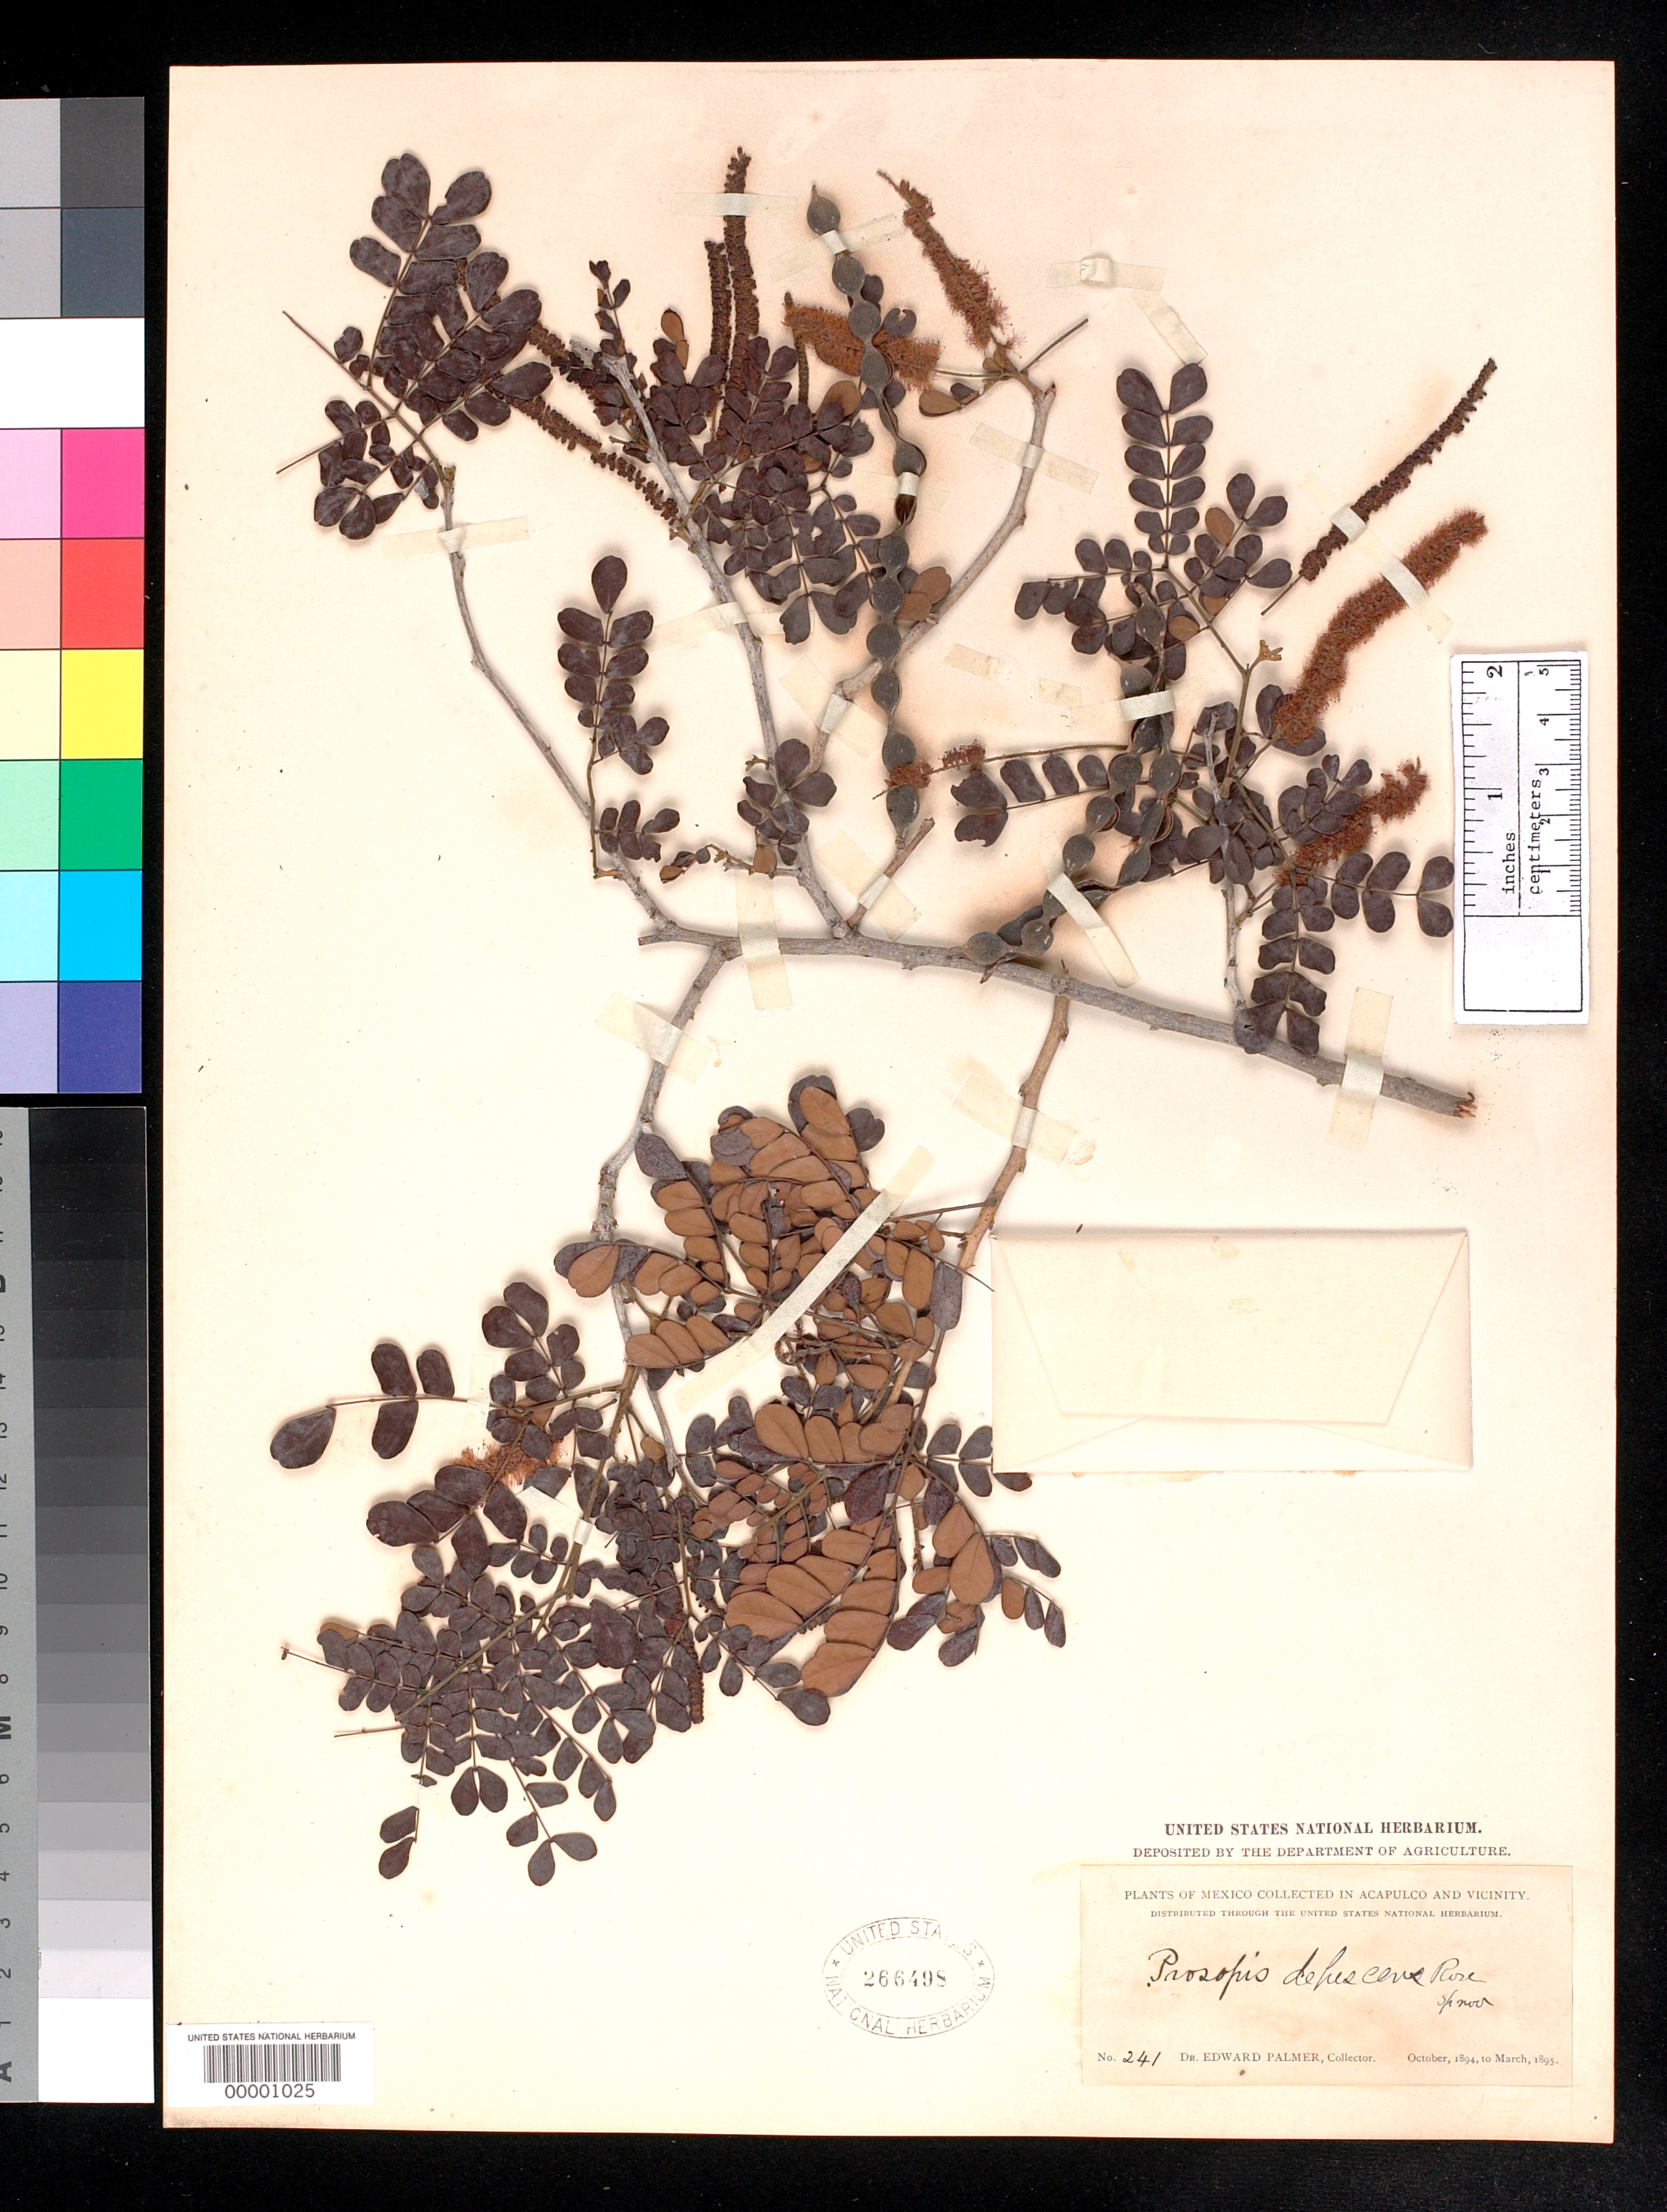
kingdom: Plantae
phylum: Tracheophyta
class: Magnoliopsida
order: Fabales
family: Fabaceae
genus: Goldmania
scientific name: Goldmania constricta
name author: Micheli & Rose in Micheli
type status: Syntype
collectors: E. Palmer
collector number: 241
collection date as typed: Oct 1894 to -- Mar 1895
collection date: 1894-10/1895-03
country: Mexico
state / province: Guerrero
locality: Acapulco.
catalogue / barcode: US 266498